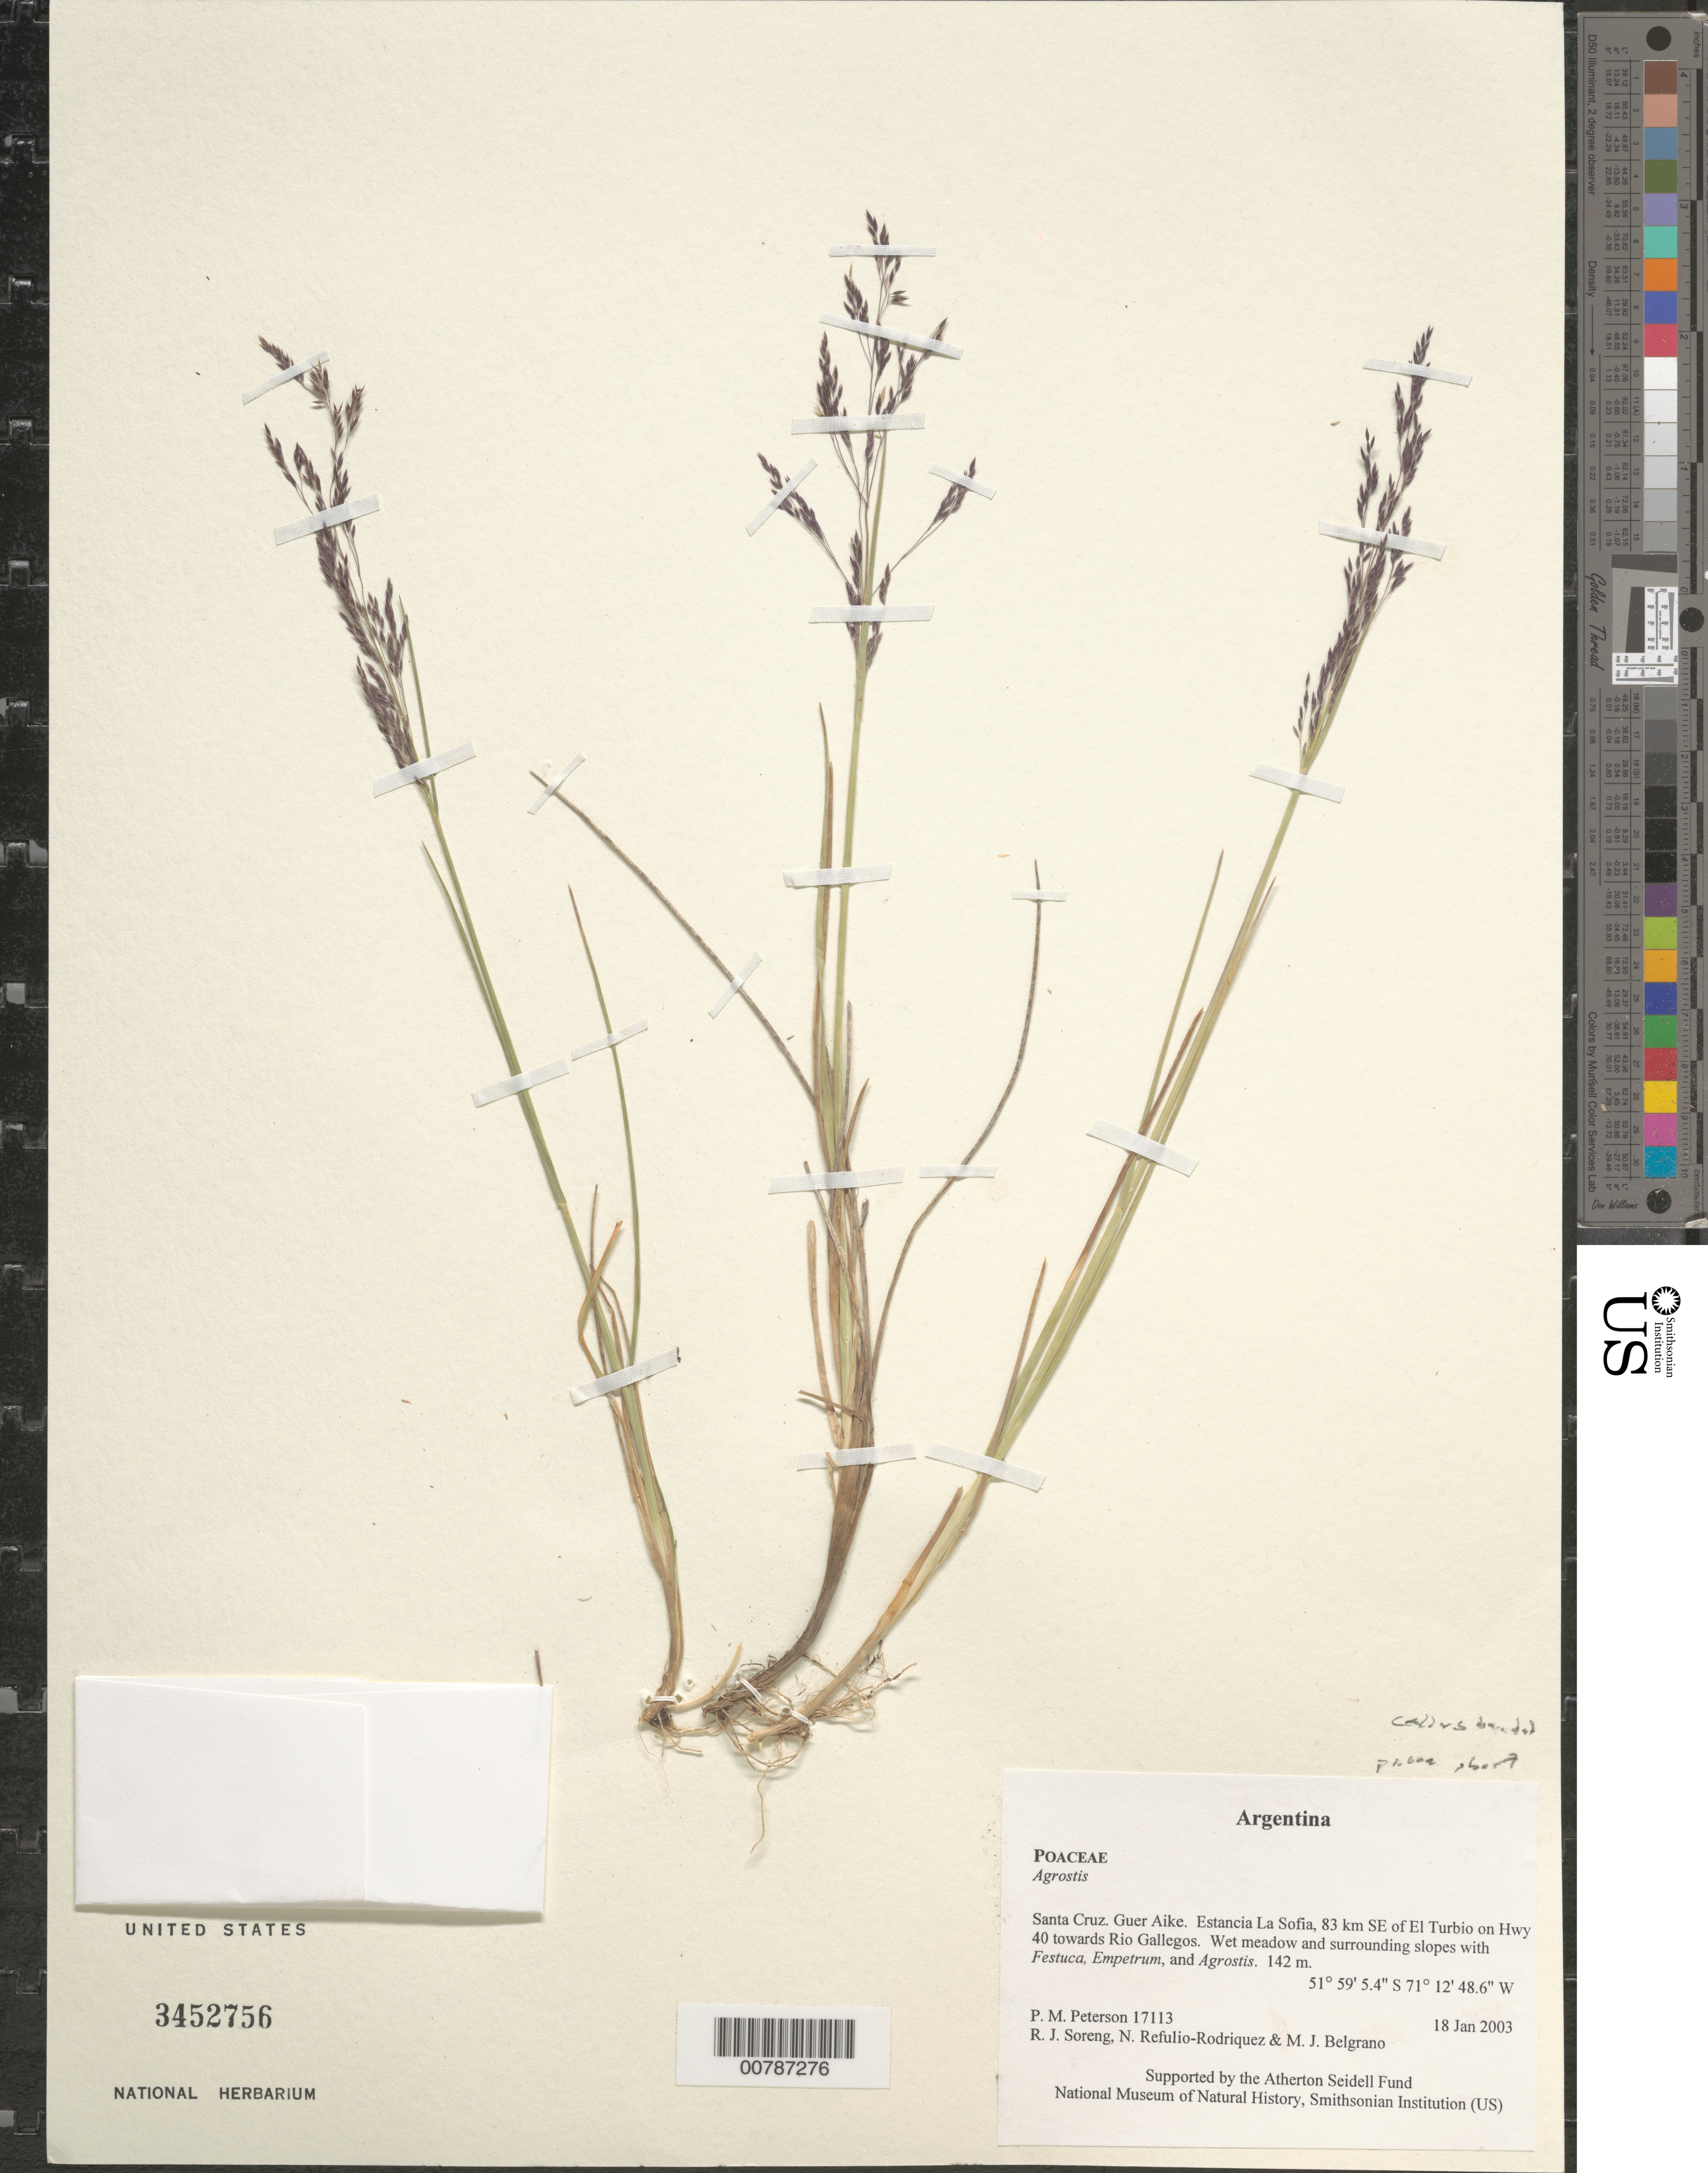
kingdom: Plantae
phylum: Tracheophyta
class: Liliopsida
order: Poales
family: Poaceae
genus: Agrostis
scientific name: Agrostis sp.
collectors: P. M. Peterson, R. J. Soreng, N. Refulio-Rodríguez & M. Belgrano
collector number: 17113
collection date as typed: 18 Jan 2003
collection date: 2003-01-18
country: Argentina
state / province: Santa Cruz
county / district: Guer Aike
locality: Estancia La Sofia, 83 km SE of El Turbio on Hwy 40 towards Rio Gallegos. Wet meadow and surrounding slopes with Festuca, Empetrum, and Agrostis.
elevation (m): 142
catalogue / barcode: US 3452756